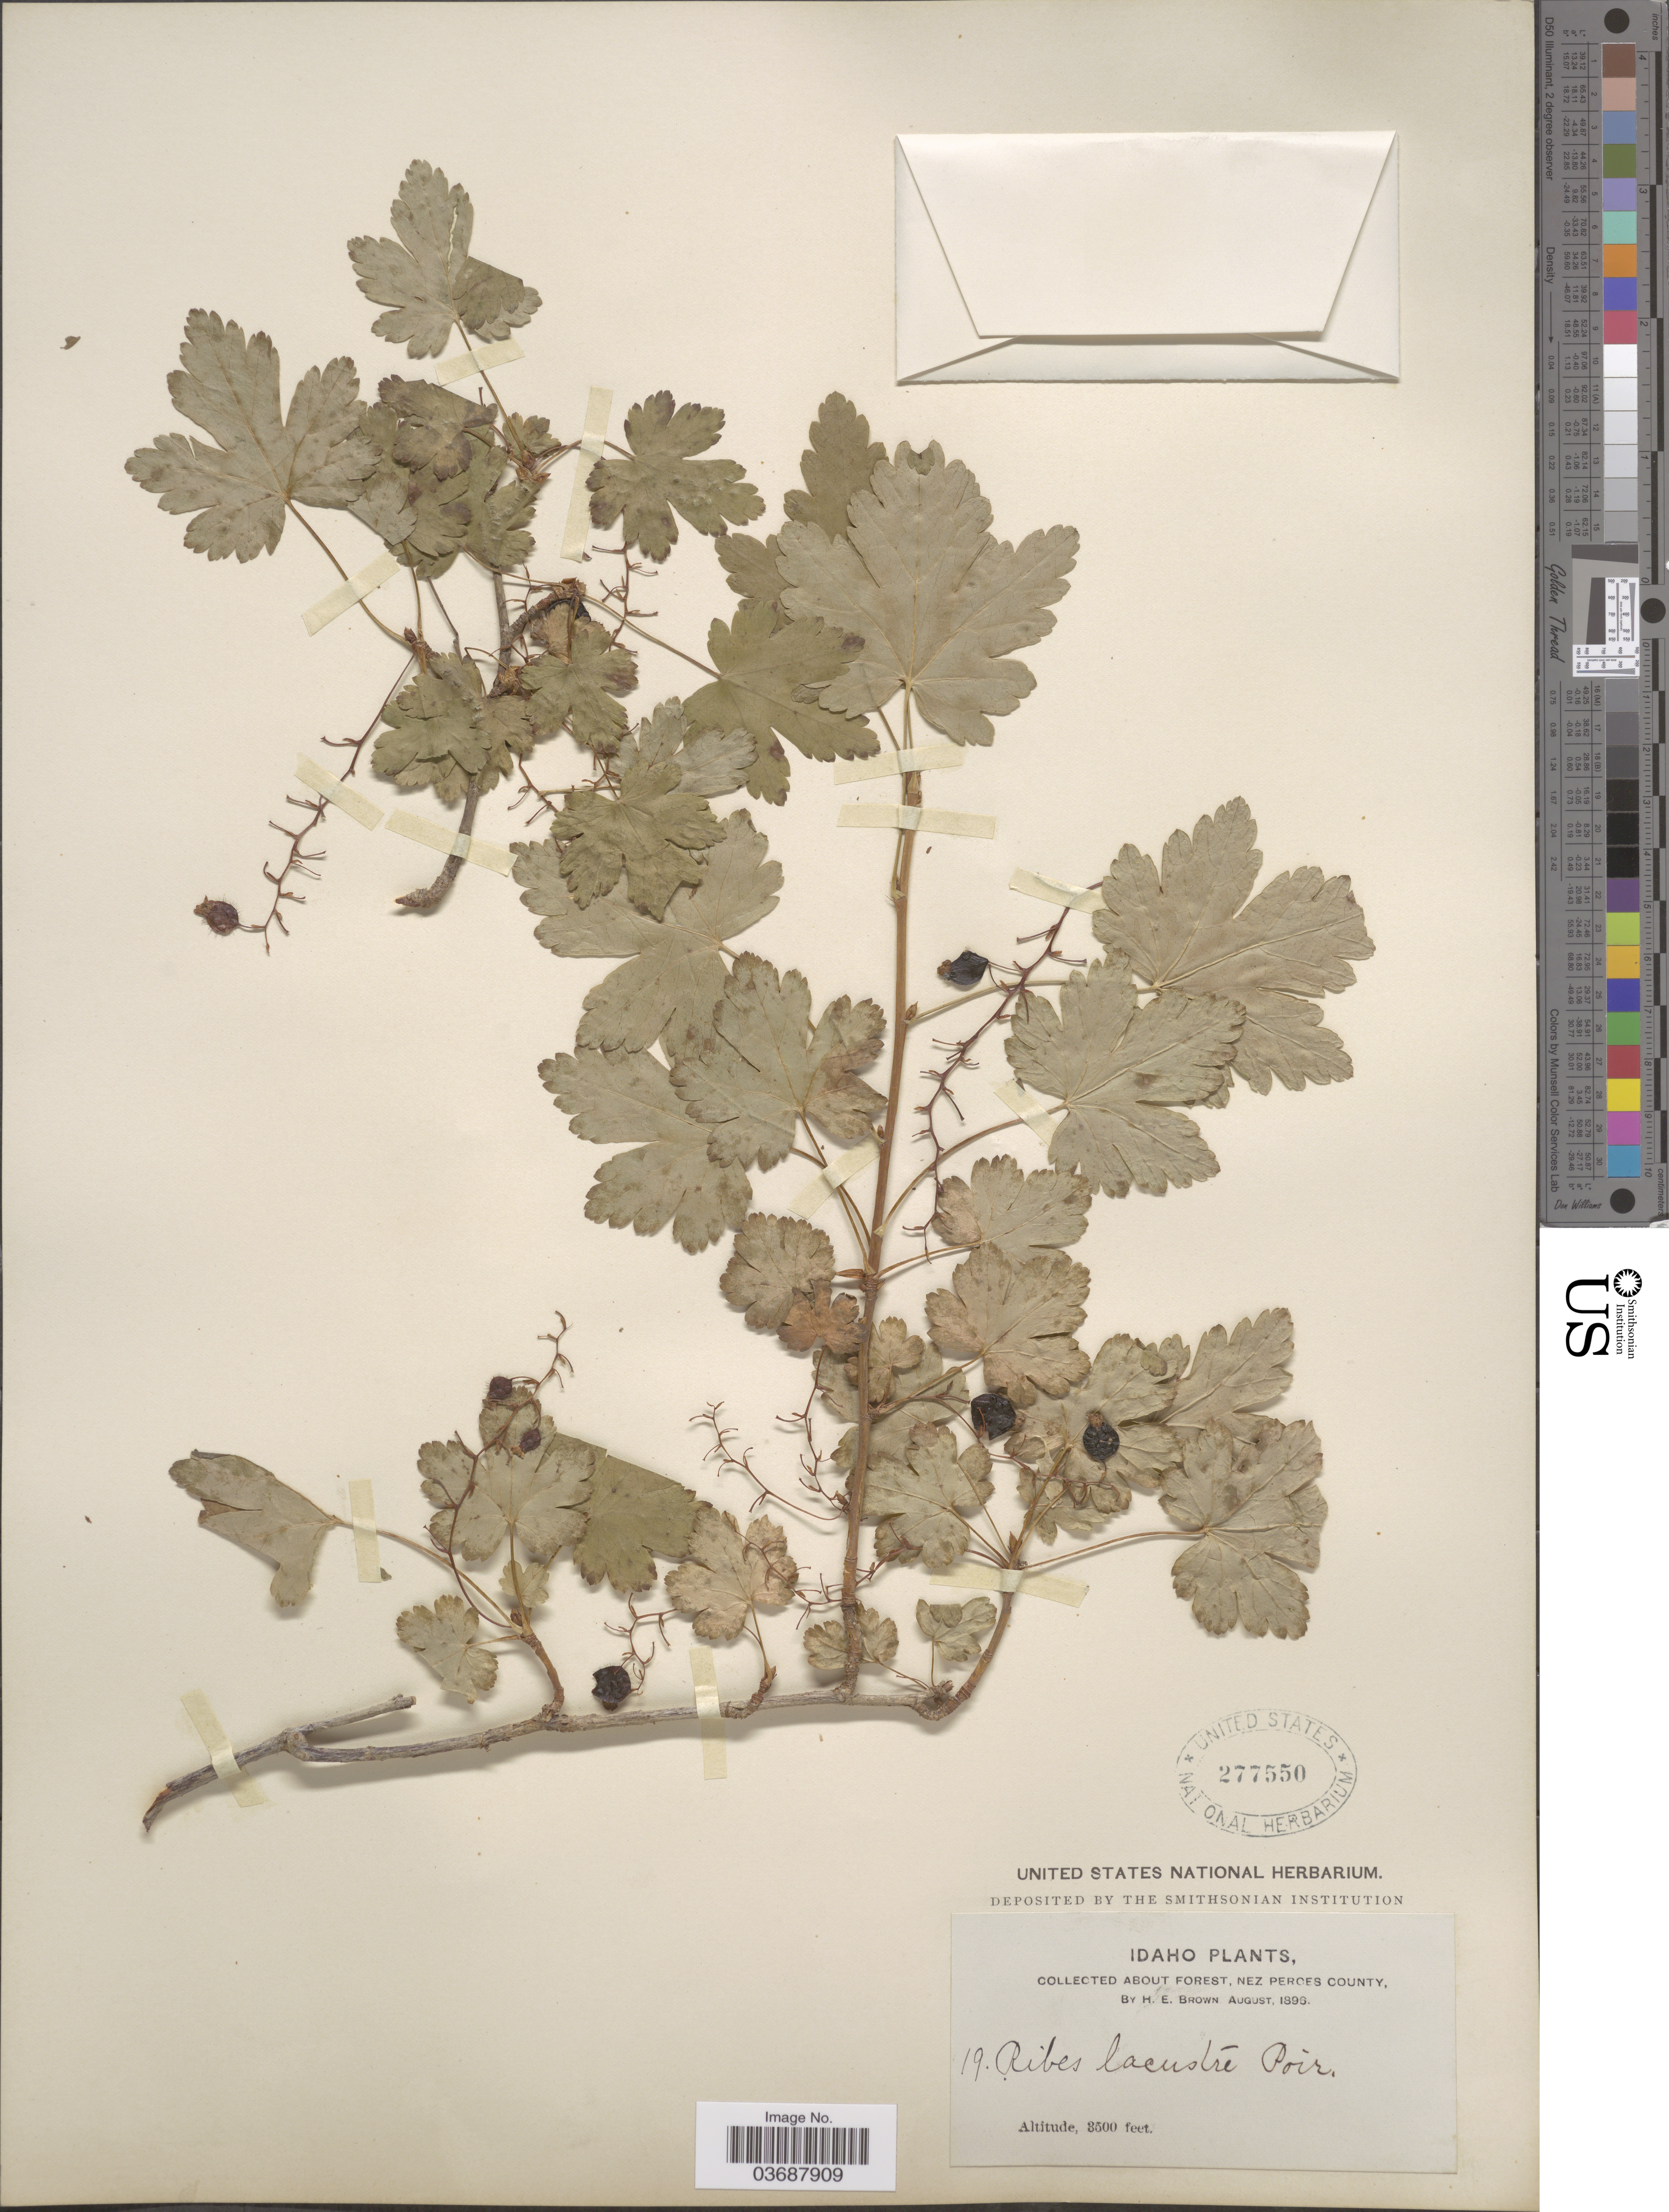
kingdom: Plantae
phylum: Tracheophyta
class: Magnoliopsida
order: Saxifragales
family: Grossulariaceae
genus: Ribes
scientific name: Ribes lacustre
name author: (Pers.) Poir.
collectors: H. E. Brown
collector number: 19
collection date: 1896-08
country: United States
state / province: Idaho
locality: About Forest, Nez Perces County.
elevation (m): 1067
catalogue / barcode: US 277550